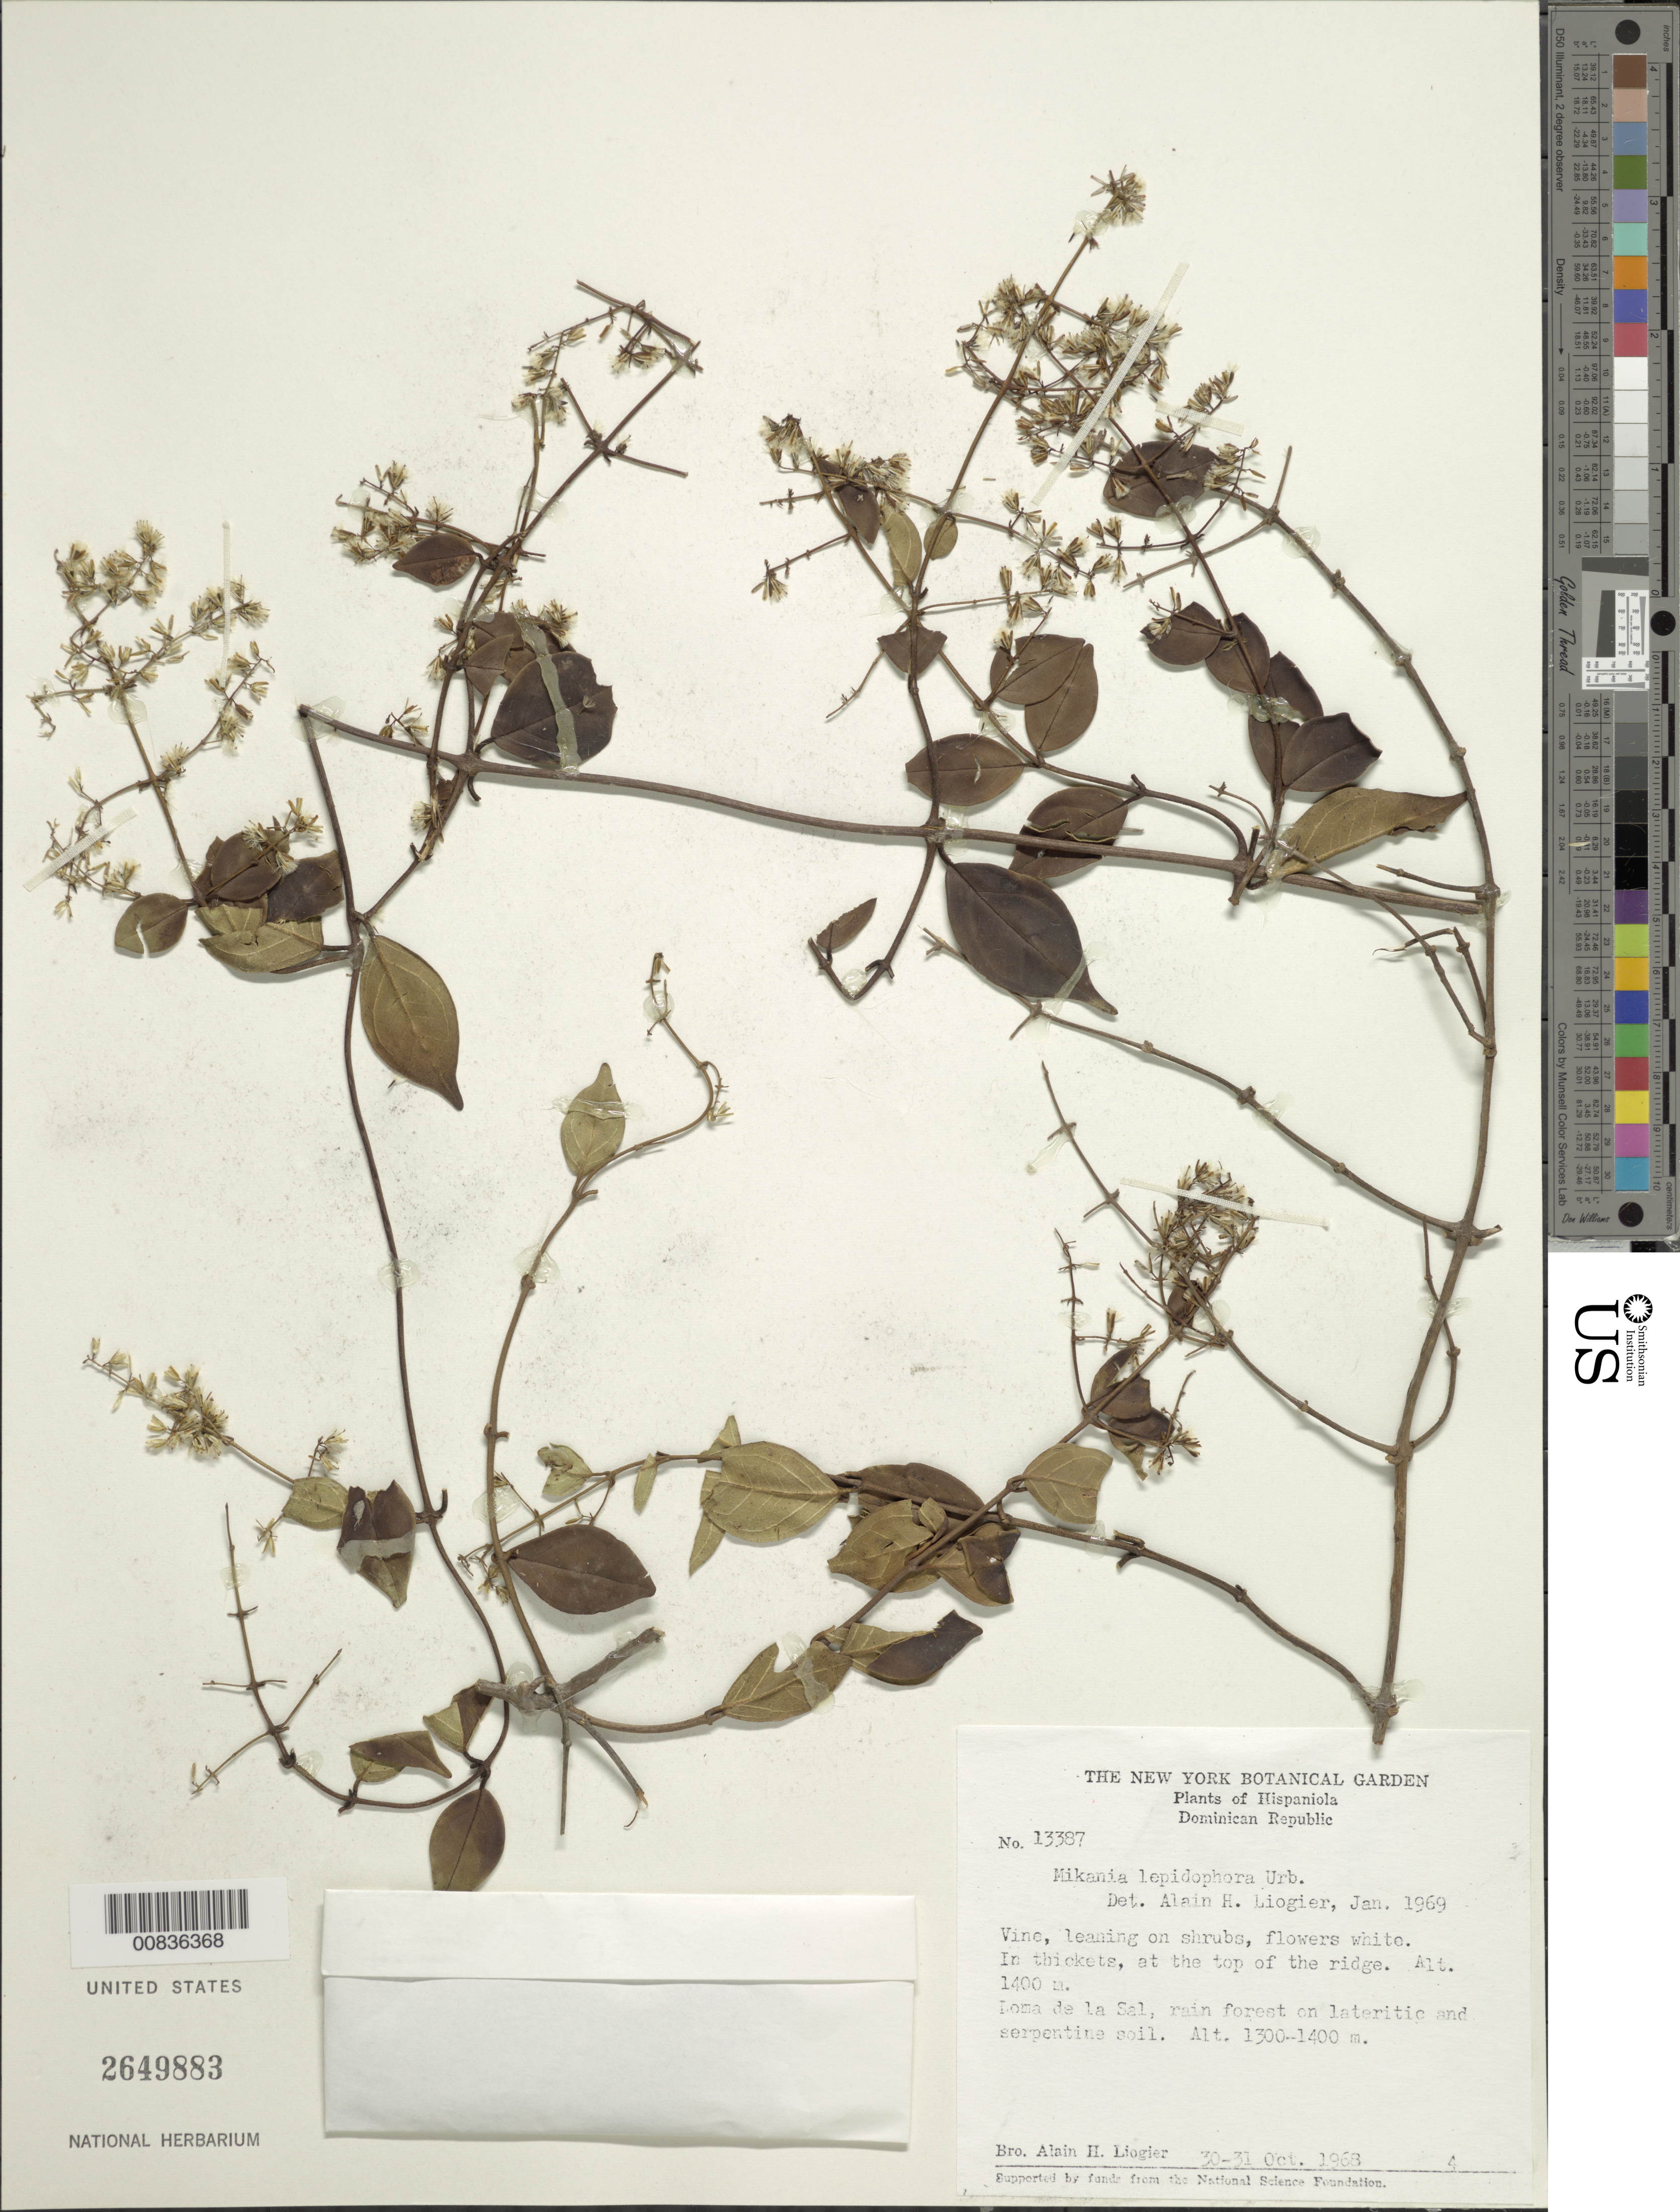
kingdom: Plantae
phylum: Tracheophyta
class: Magnoliopsida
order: Asterales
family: Asteraceae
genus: Mikania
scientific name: Mikania lepidophora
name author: Urb.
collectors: A. H. Liogier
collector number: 13387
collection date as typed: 30 Oct 1968 to 31 Oct 1968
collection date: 1968-10-30/1968-10-31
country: Dominican Republic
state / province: La Vega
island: Hispaniola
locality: Loma de la Sal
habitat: Leaning on shrubs in thickets in rain forest on lateritic and serpentine soil, at the top of the ridge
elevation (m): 1400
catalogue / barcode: US 2649883